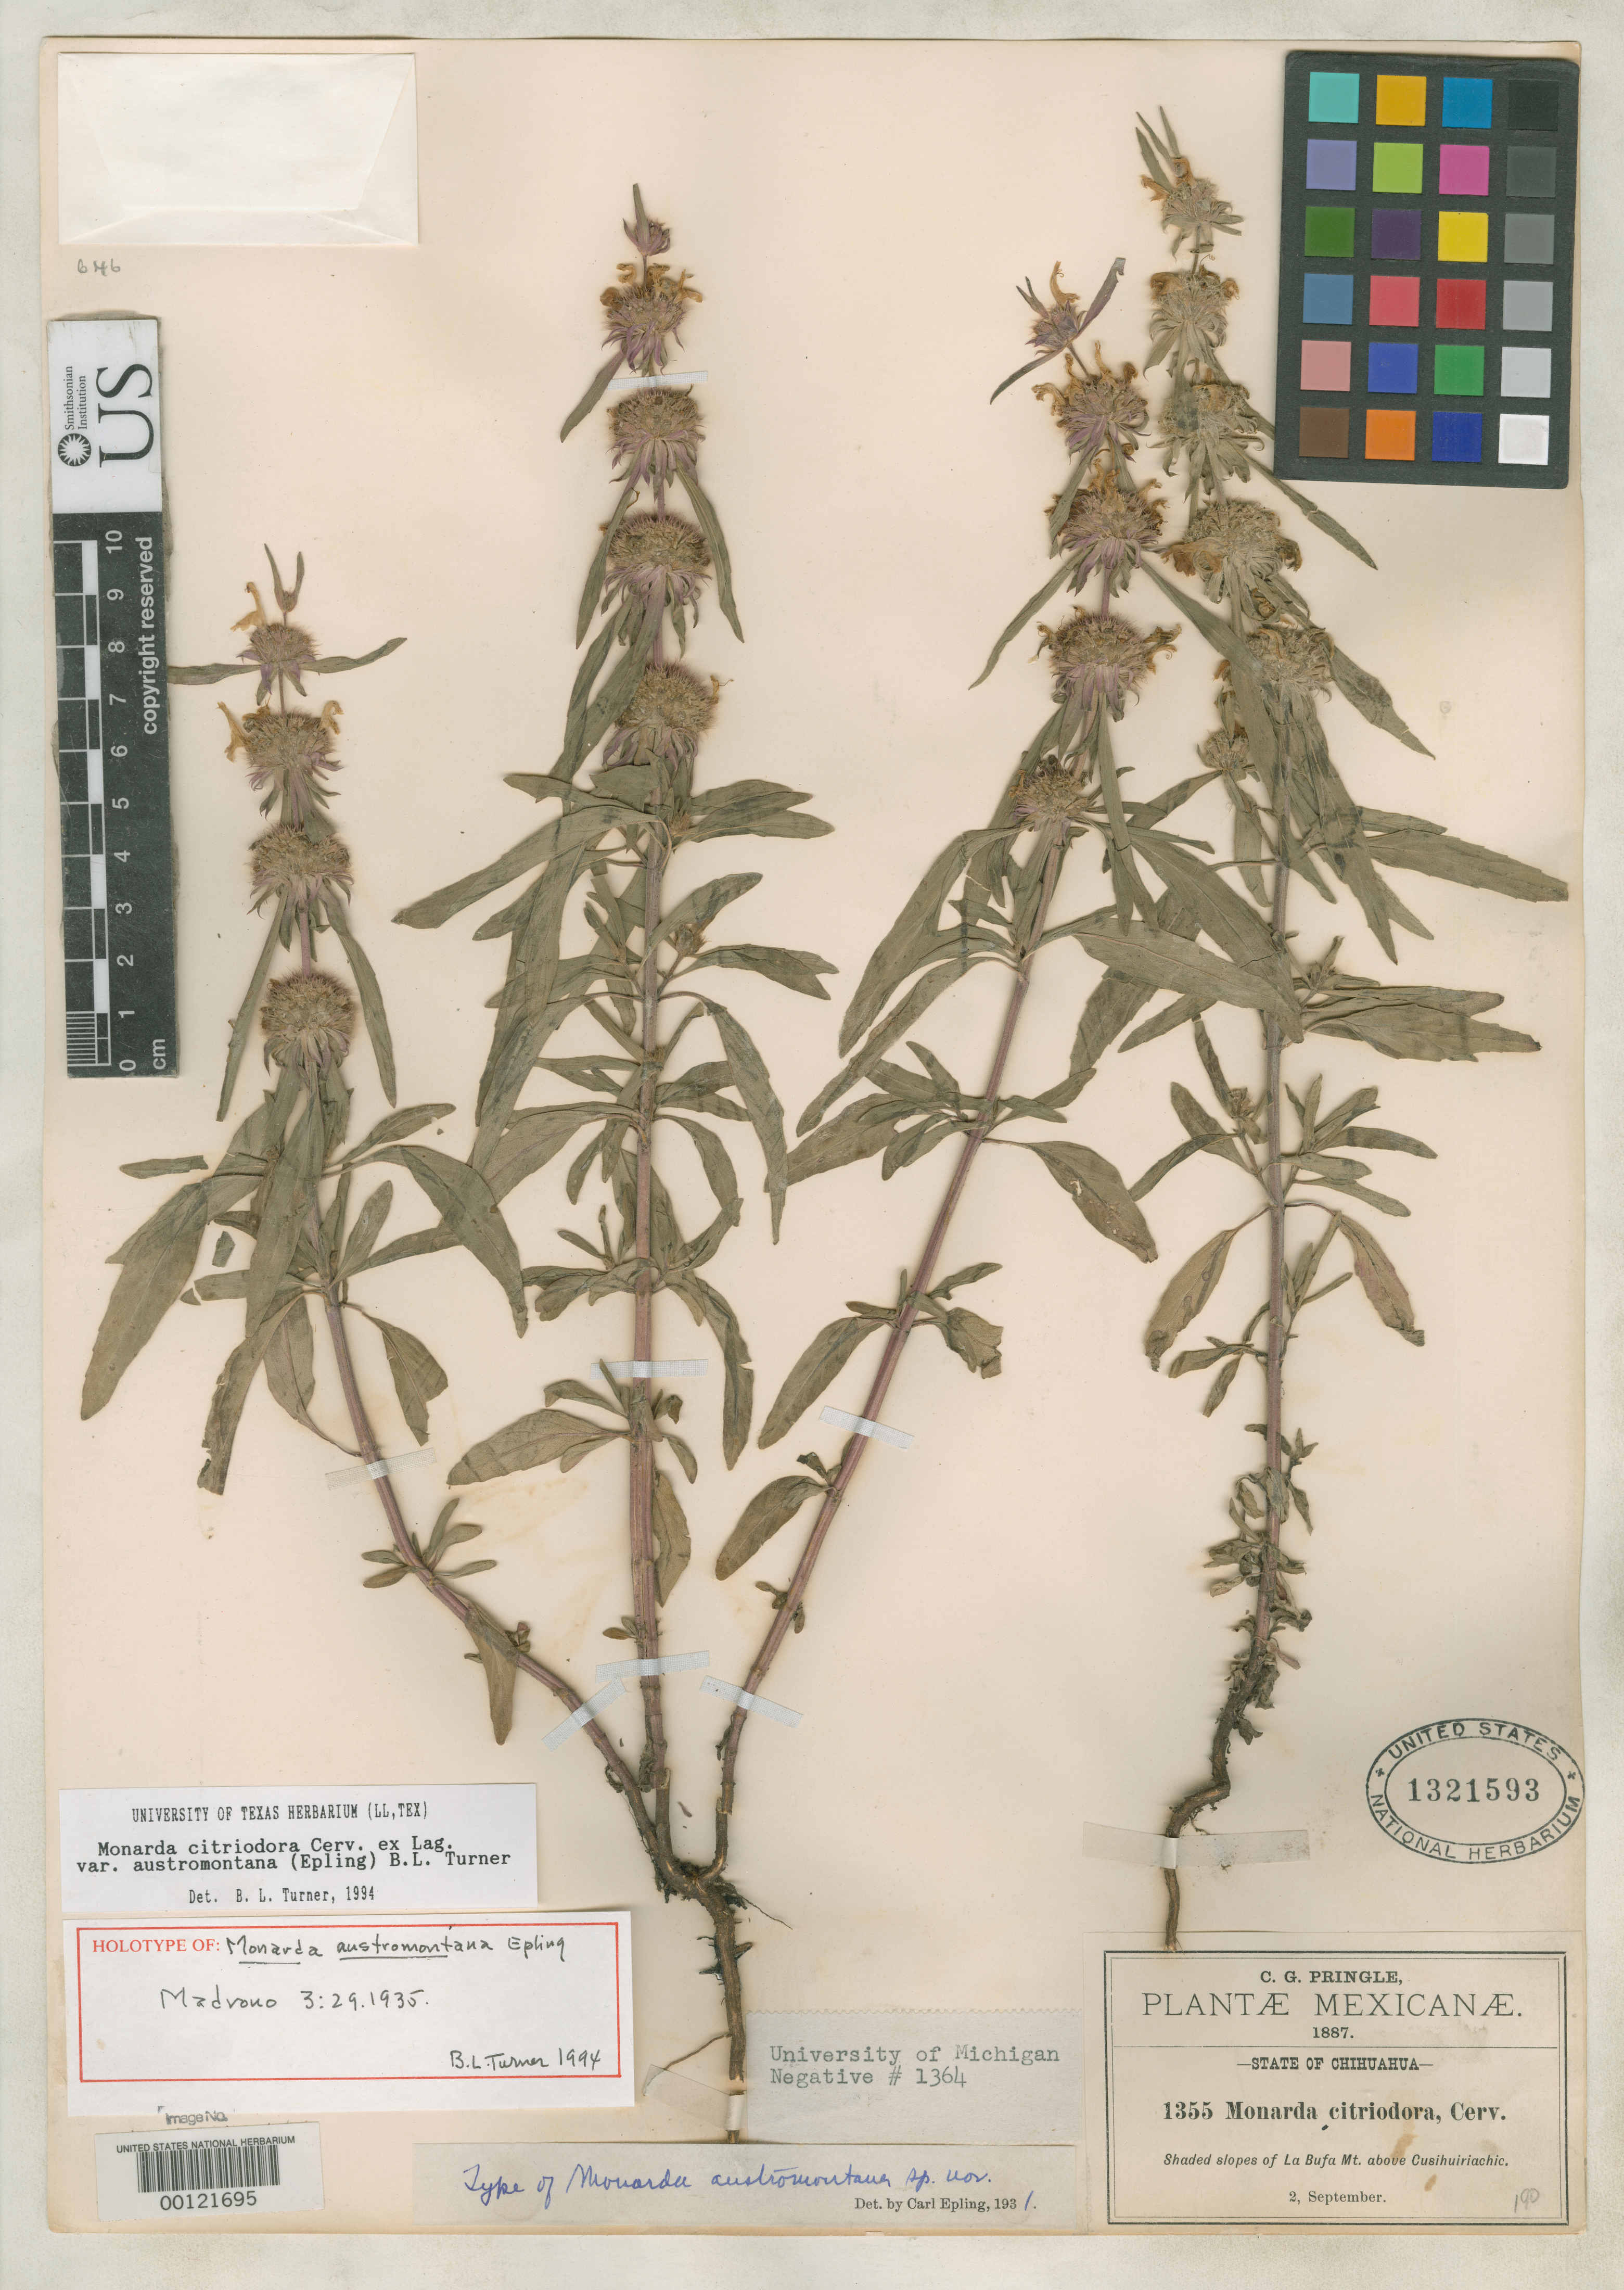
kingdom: Plantae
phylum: Tracheophyta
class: Magnoliopsida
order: Lamiales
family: Lamiaceae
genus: Monarda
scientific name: Monarda austromontana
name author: Epling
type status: Holotype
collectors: C. G. Pringle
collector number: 1355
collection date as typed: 02 Sep 1887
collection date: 1887-09-02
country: Mexico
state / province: Chihuahua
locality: Shaded slopes of La Bufa Mtn. above Cusihuiriachic.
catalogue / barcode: US 1321593